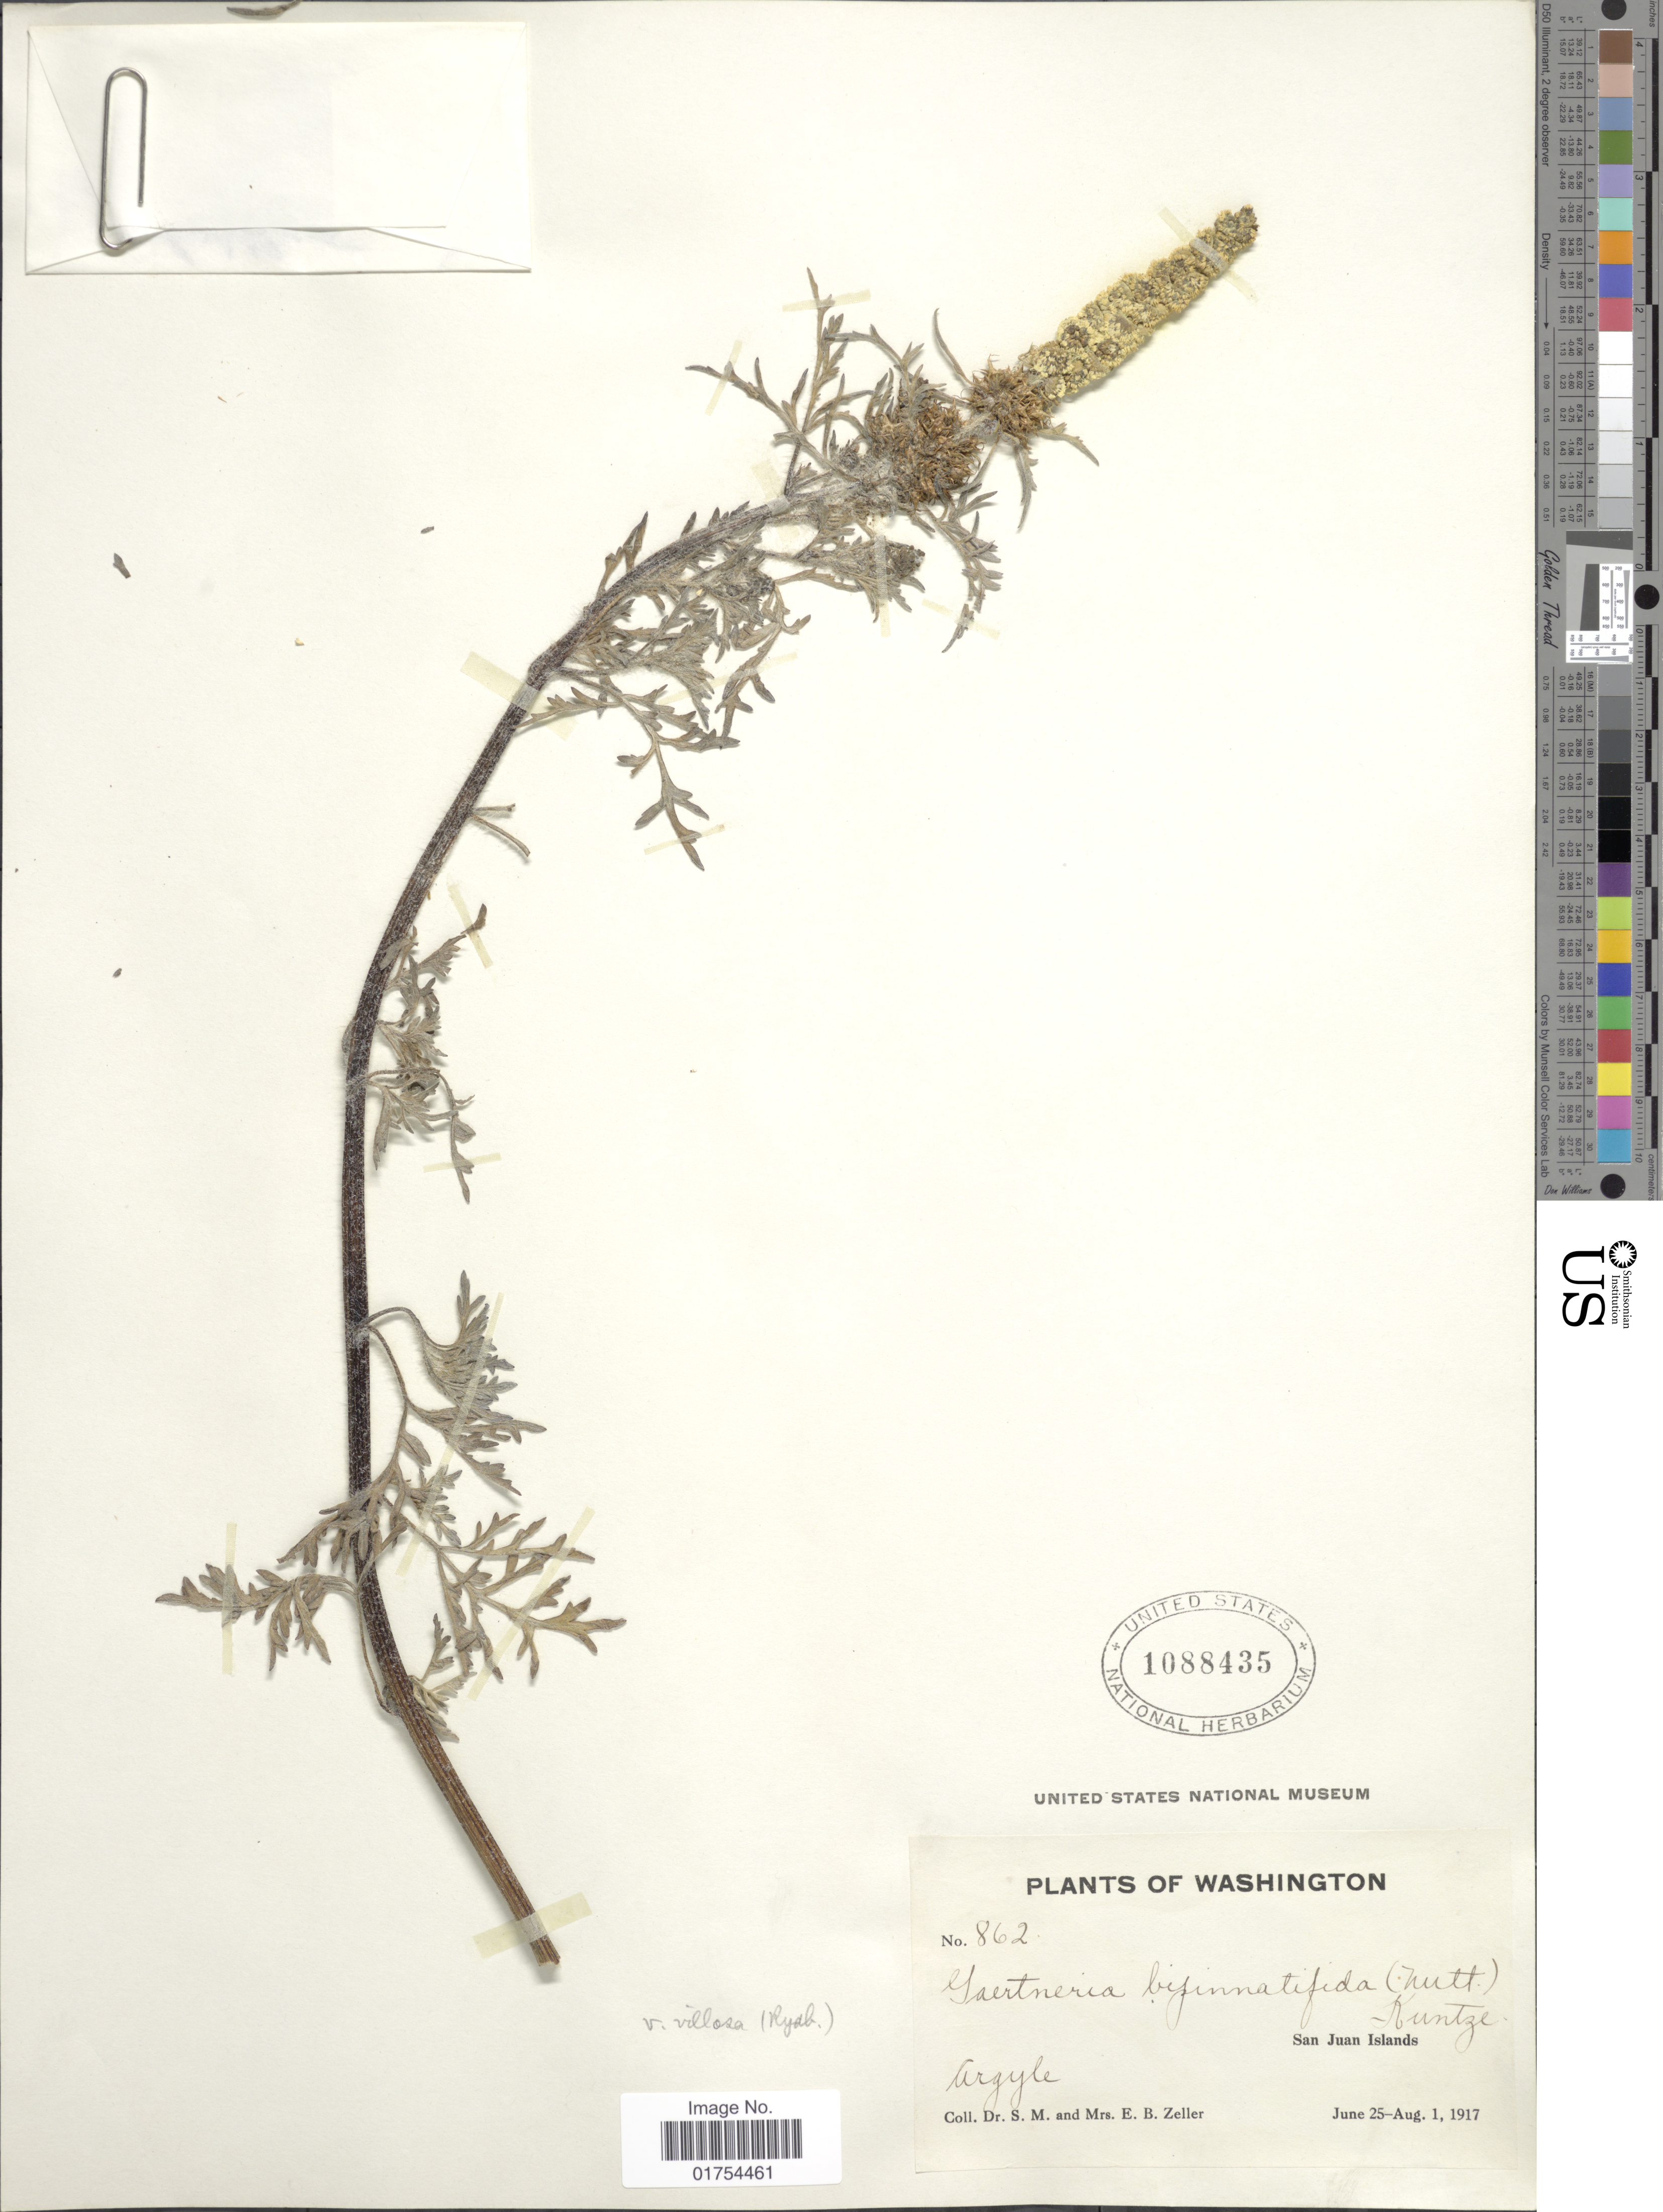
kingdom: Plantae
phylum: Tracheophyta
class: Magnoliopsida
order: Asterales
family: Asteraceae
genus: Franseria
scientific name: Franseria bipinnatifida subsp. villosa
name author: (Rydb.) Eastw.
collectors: S. Zeller & E. Zeller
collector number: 862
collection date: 1917-06-25/1917-08-01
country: United States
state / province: Washington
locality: San Juan Islands, Argyle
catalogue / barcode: US 1088435